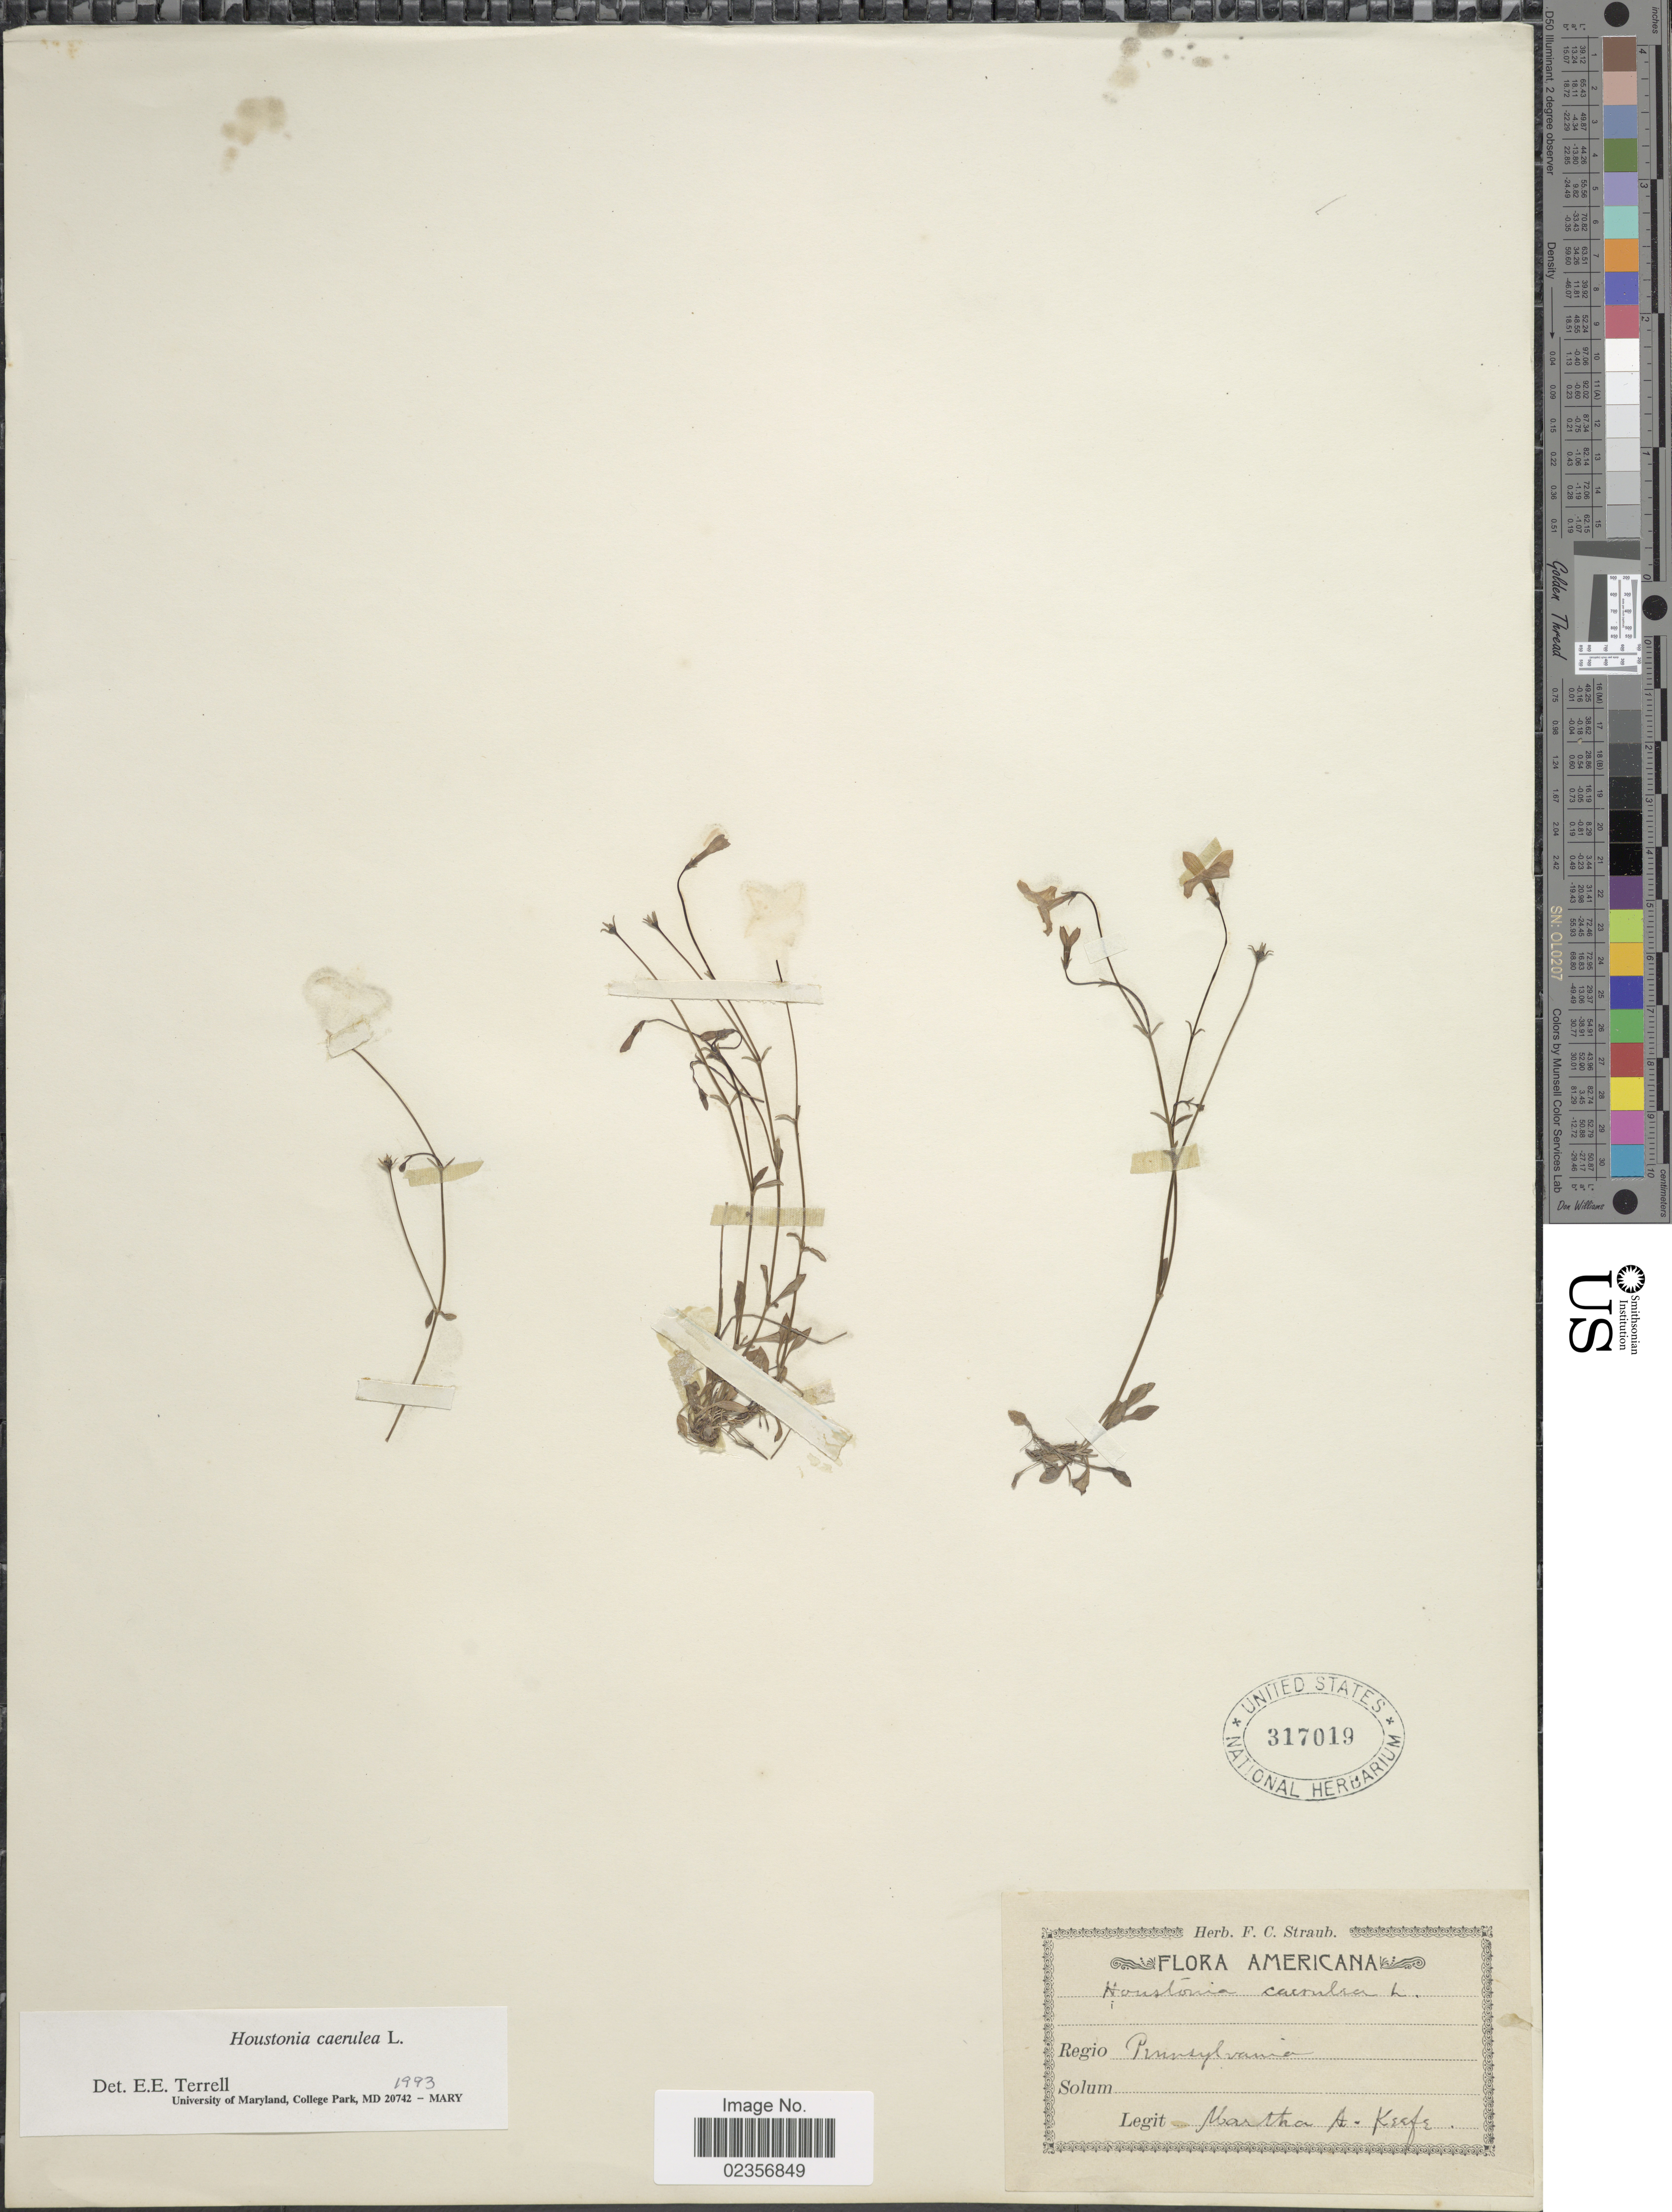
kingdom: Plantae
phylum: Tracheophyta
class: Magnoliopsida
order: Gentianales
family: Rubiaceae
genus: Houstonia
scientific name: Houstonia caerulea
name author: L.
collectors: M. Keefe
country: United States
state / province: Pennsylvania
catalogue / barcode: US 317019